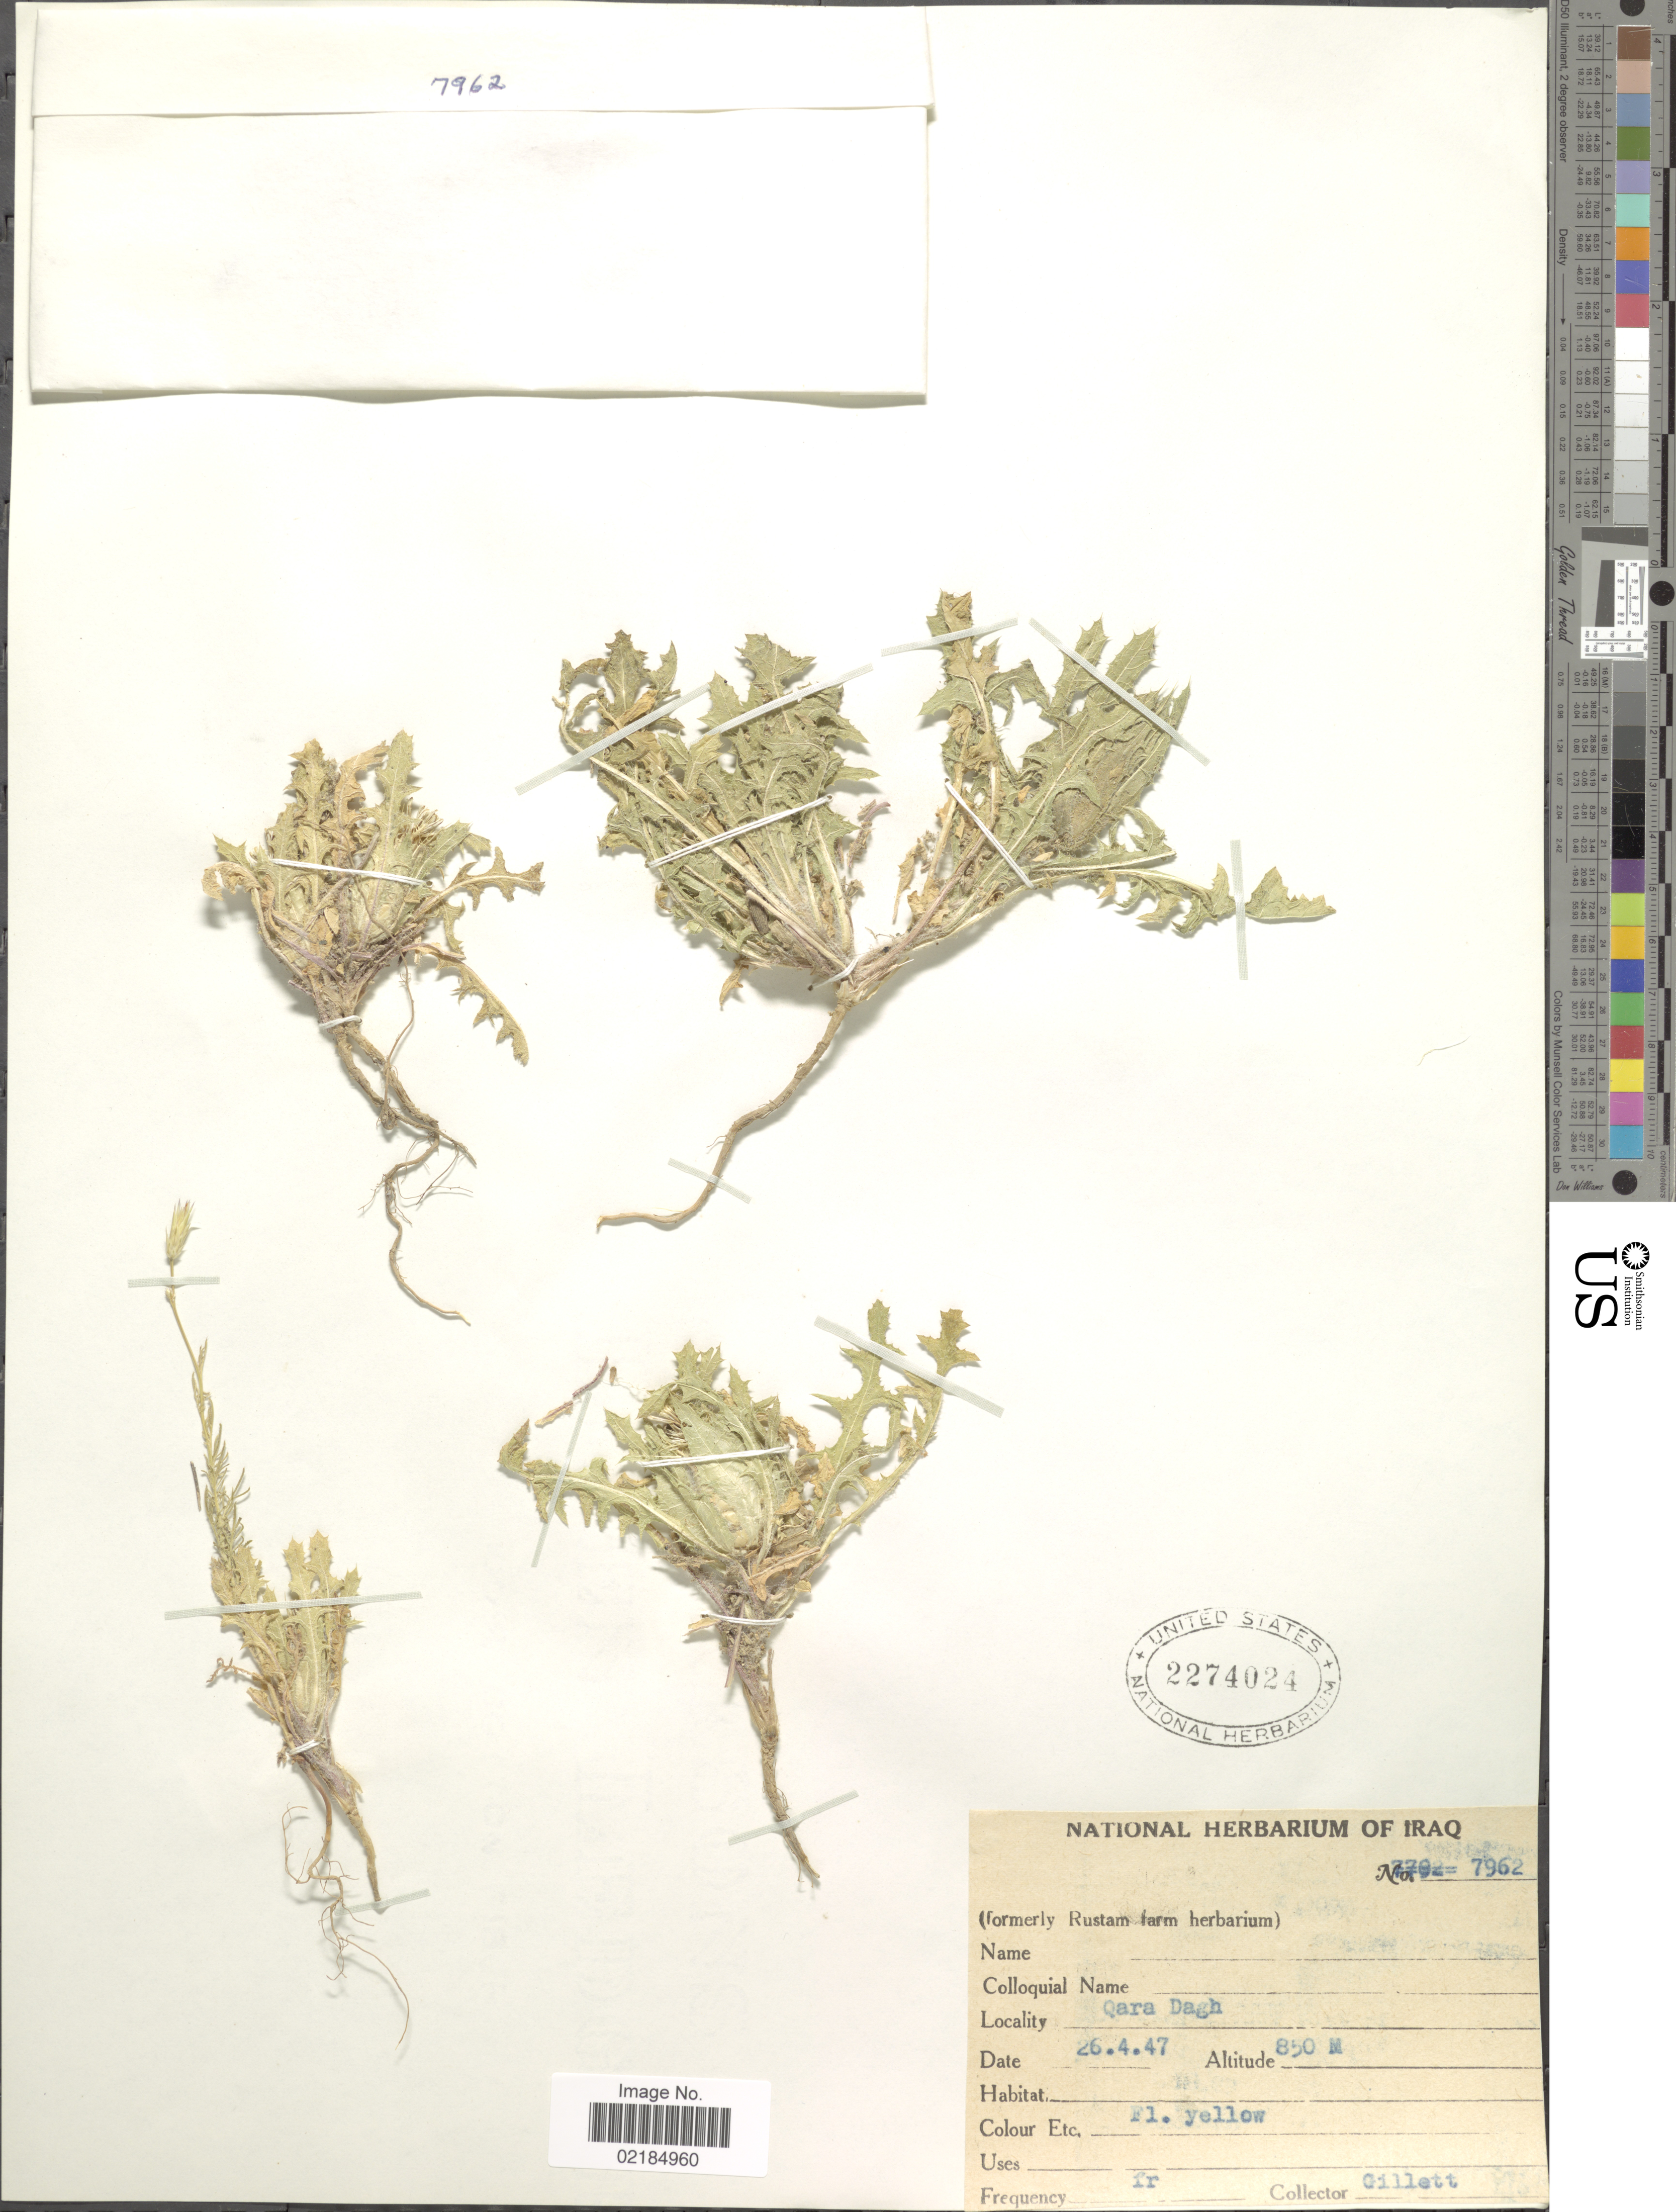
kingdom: Plantae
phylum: Tracheophyta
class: Magnoliopsida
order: Asterales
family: Asteraceae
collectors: Gillett, --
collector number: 7962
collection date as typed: Transcribed d/m/y: 26/4/47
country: Iraq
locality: Qara Dagh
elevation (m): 850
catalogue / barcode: US 2274024